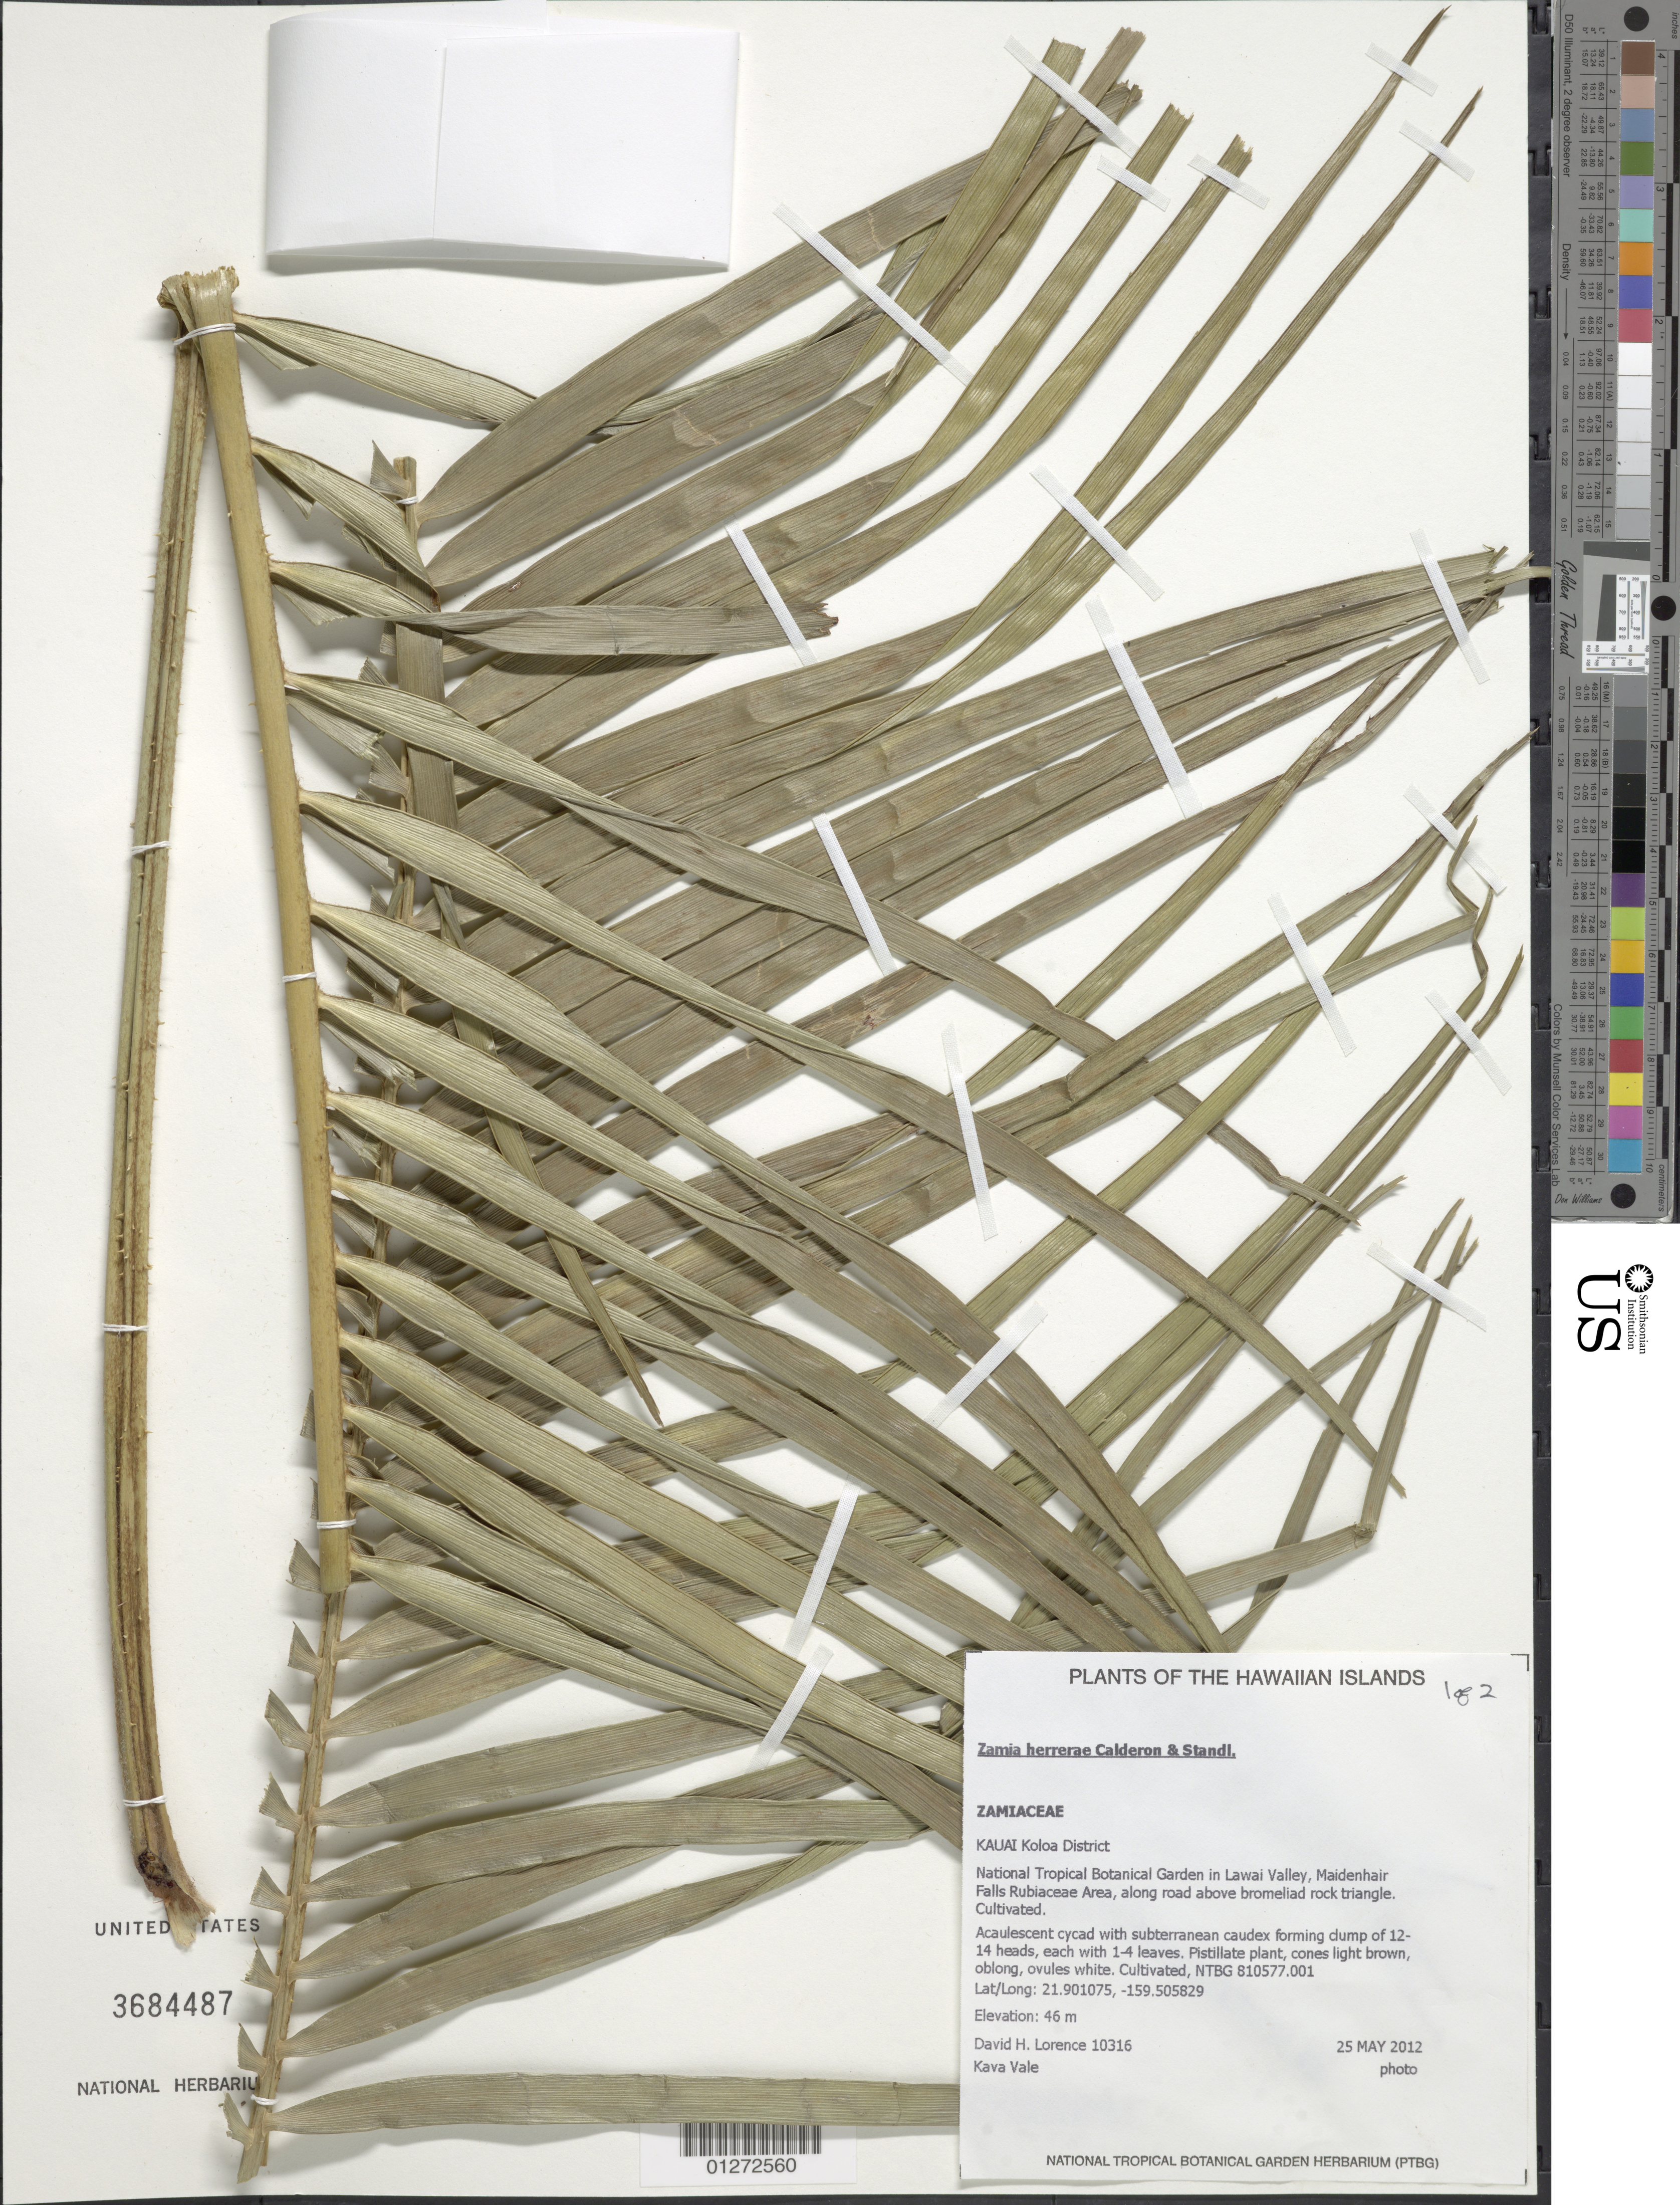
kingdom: Plantae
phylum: Tracheophyta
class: Cycadopsida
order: Cycadales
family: Zamiaceae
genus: Zamia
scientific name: Zamia herrerae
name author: S. Calderón & Standl.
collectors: D. Lorence & K. Vale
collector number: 10316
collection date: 2012-05-25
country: United States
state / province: Hawaii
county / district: Kauai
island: Kaua'i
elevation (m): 46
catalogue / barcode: US 3684487